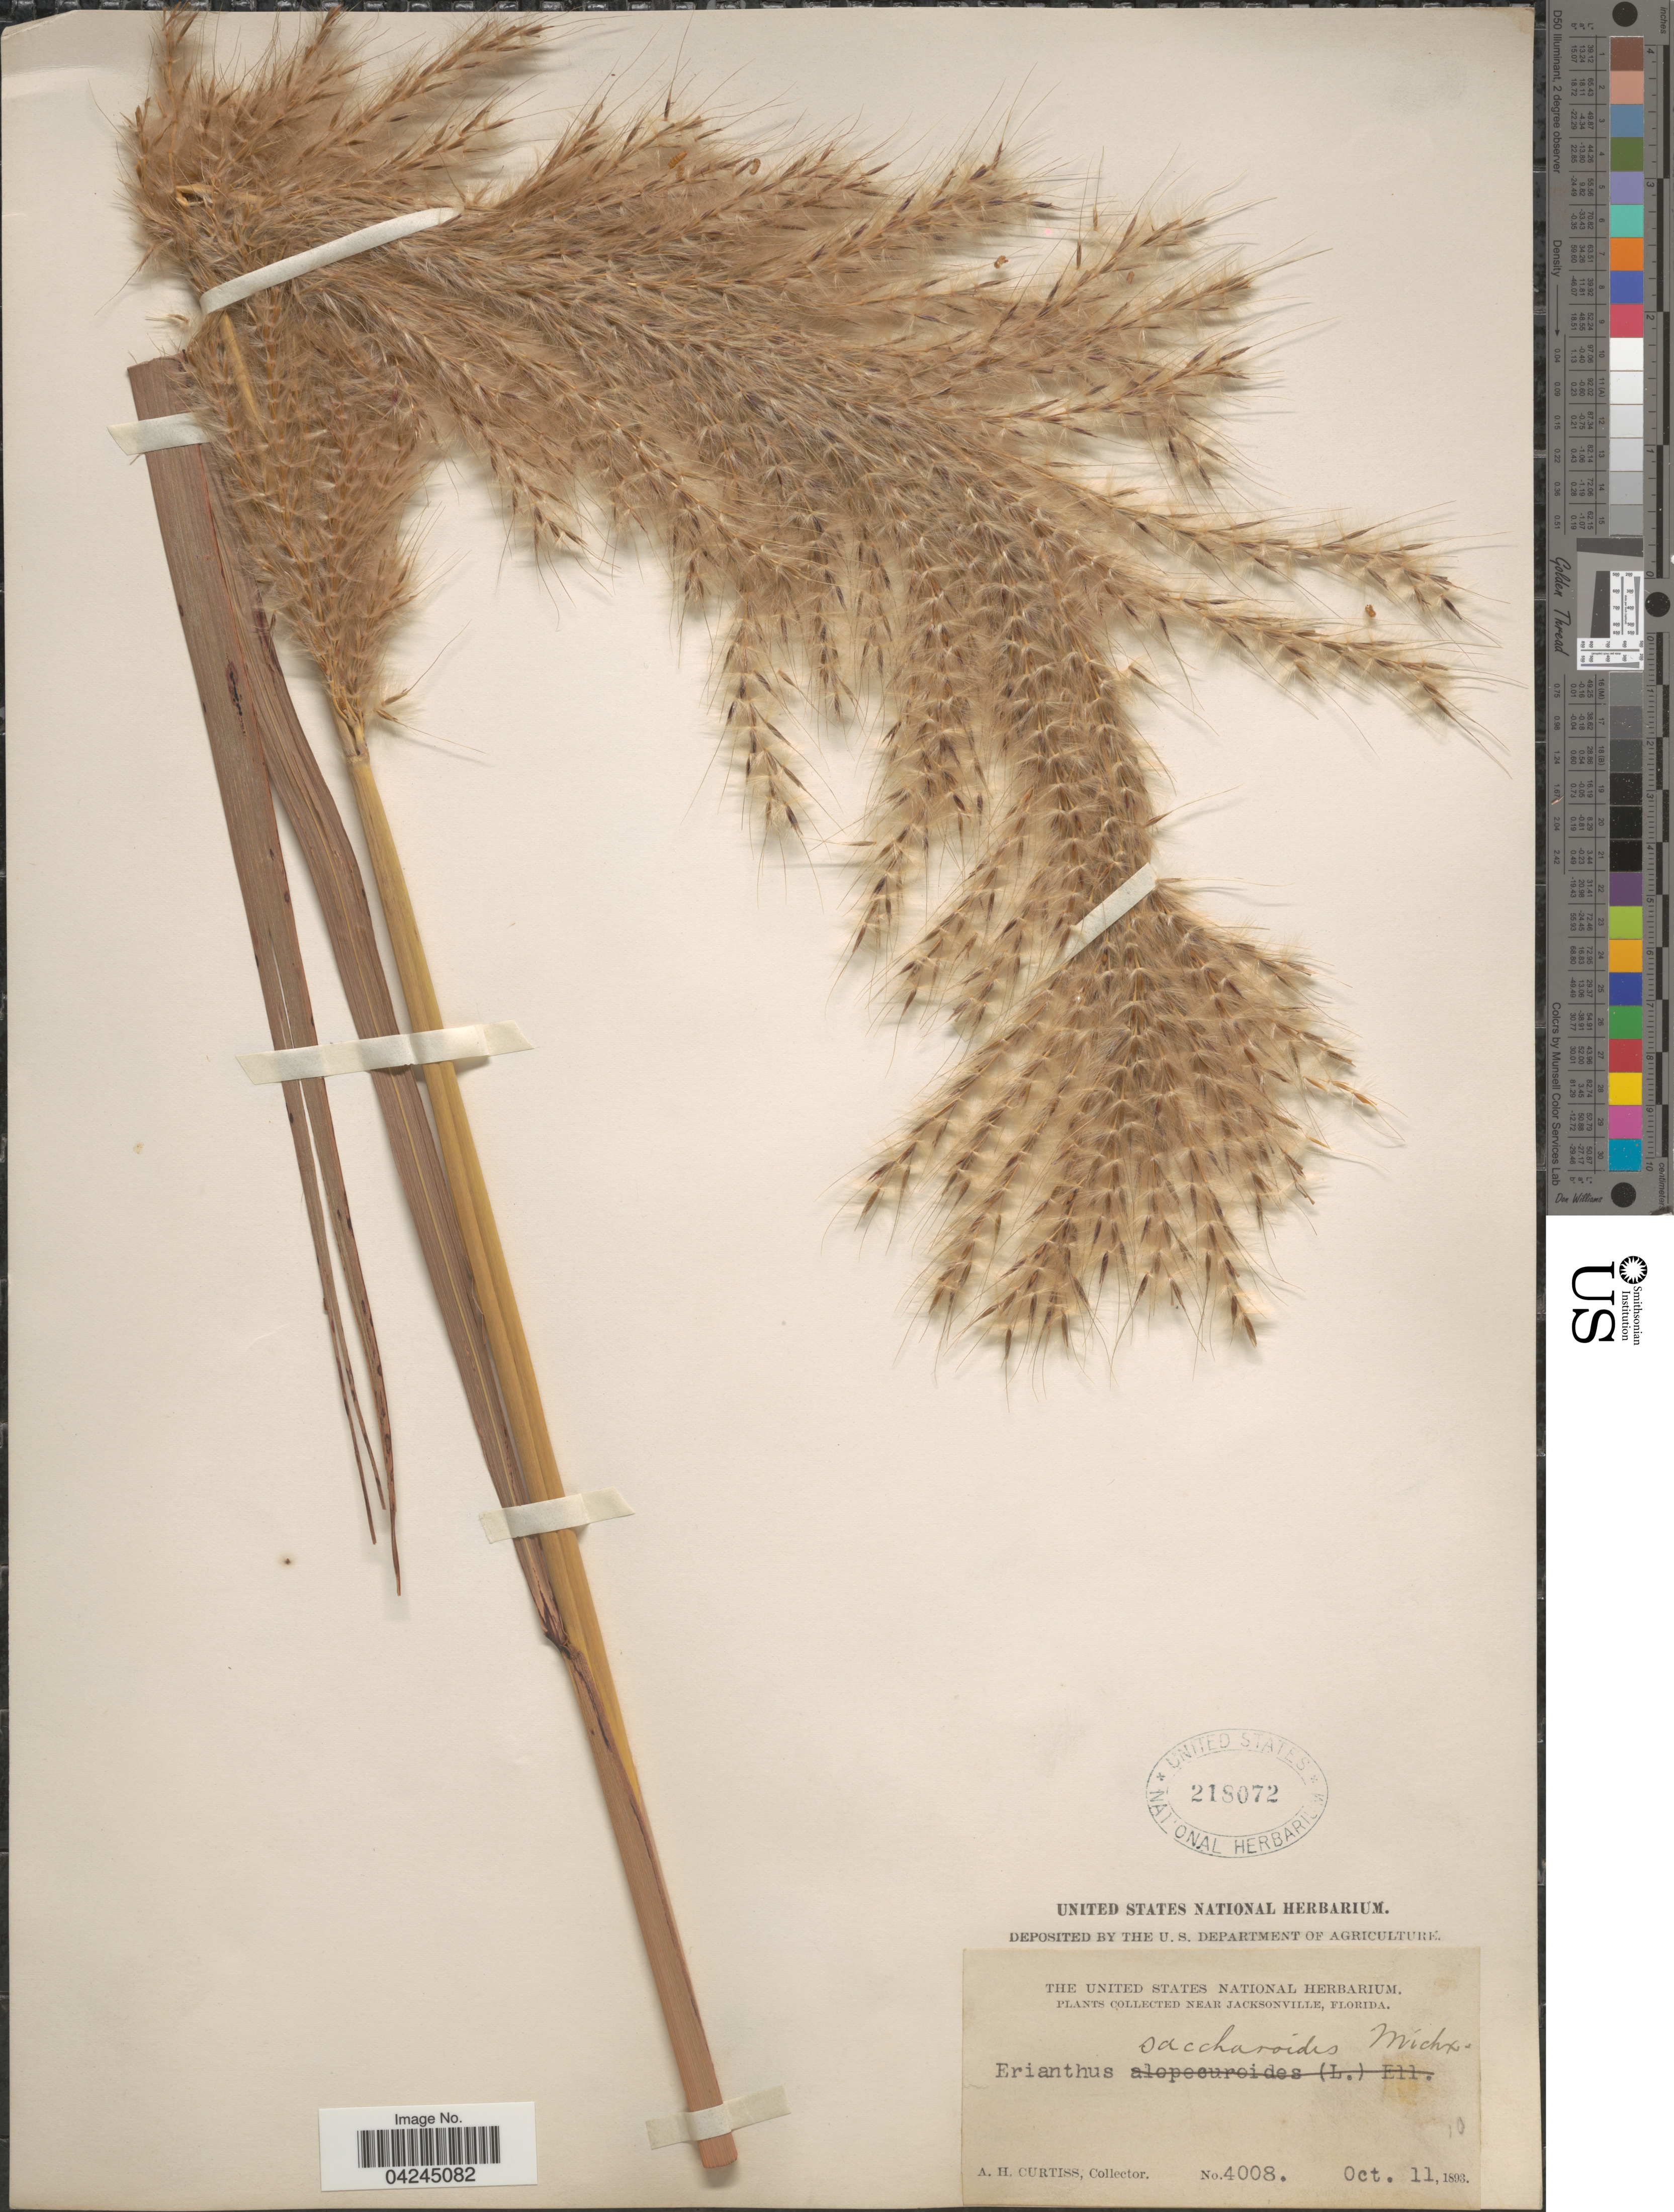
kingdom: Plantae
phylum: Tracheophyta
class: Liliopsida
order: Poales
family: Poaceae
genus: Erianthus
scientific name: Erianthus giganteus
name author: (Walter) P. Beauv.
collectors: A. H. Curtiss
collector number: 4008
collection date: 1893-10-11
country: United States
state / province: Florida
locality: Near Jacksonville.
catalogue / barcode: US 218072